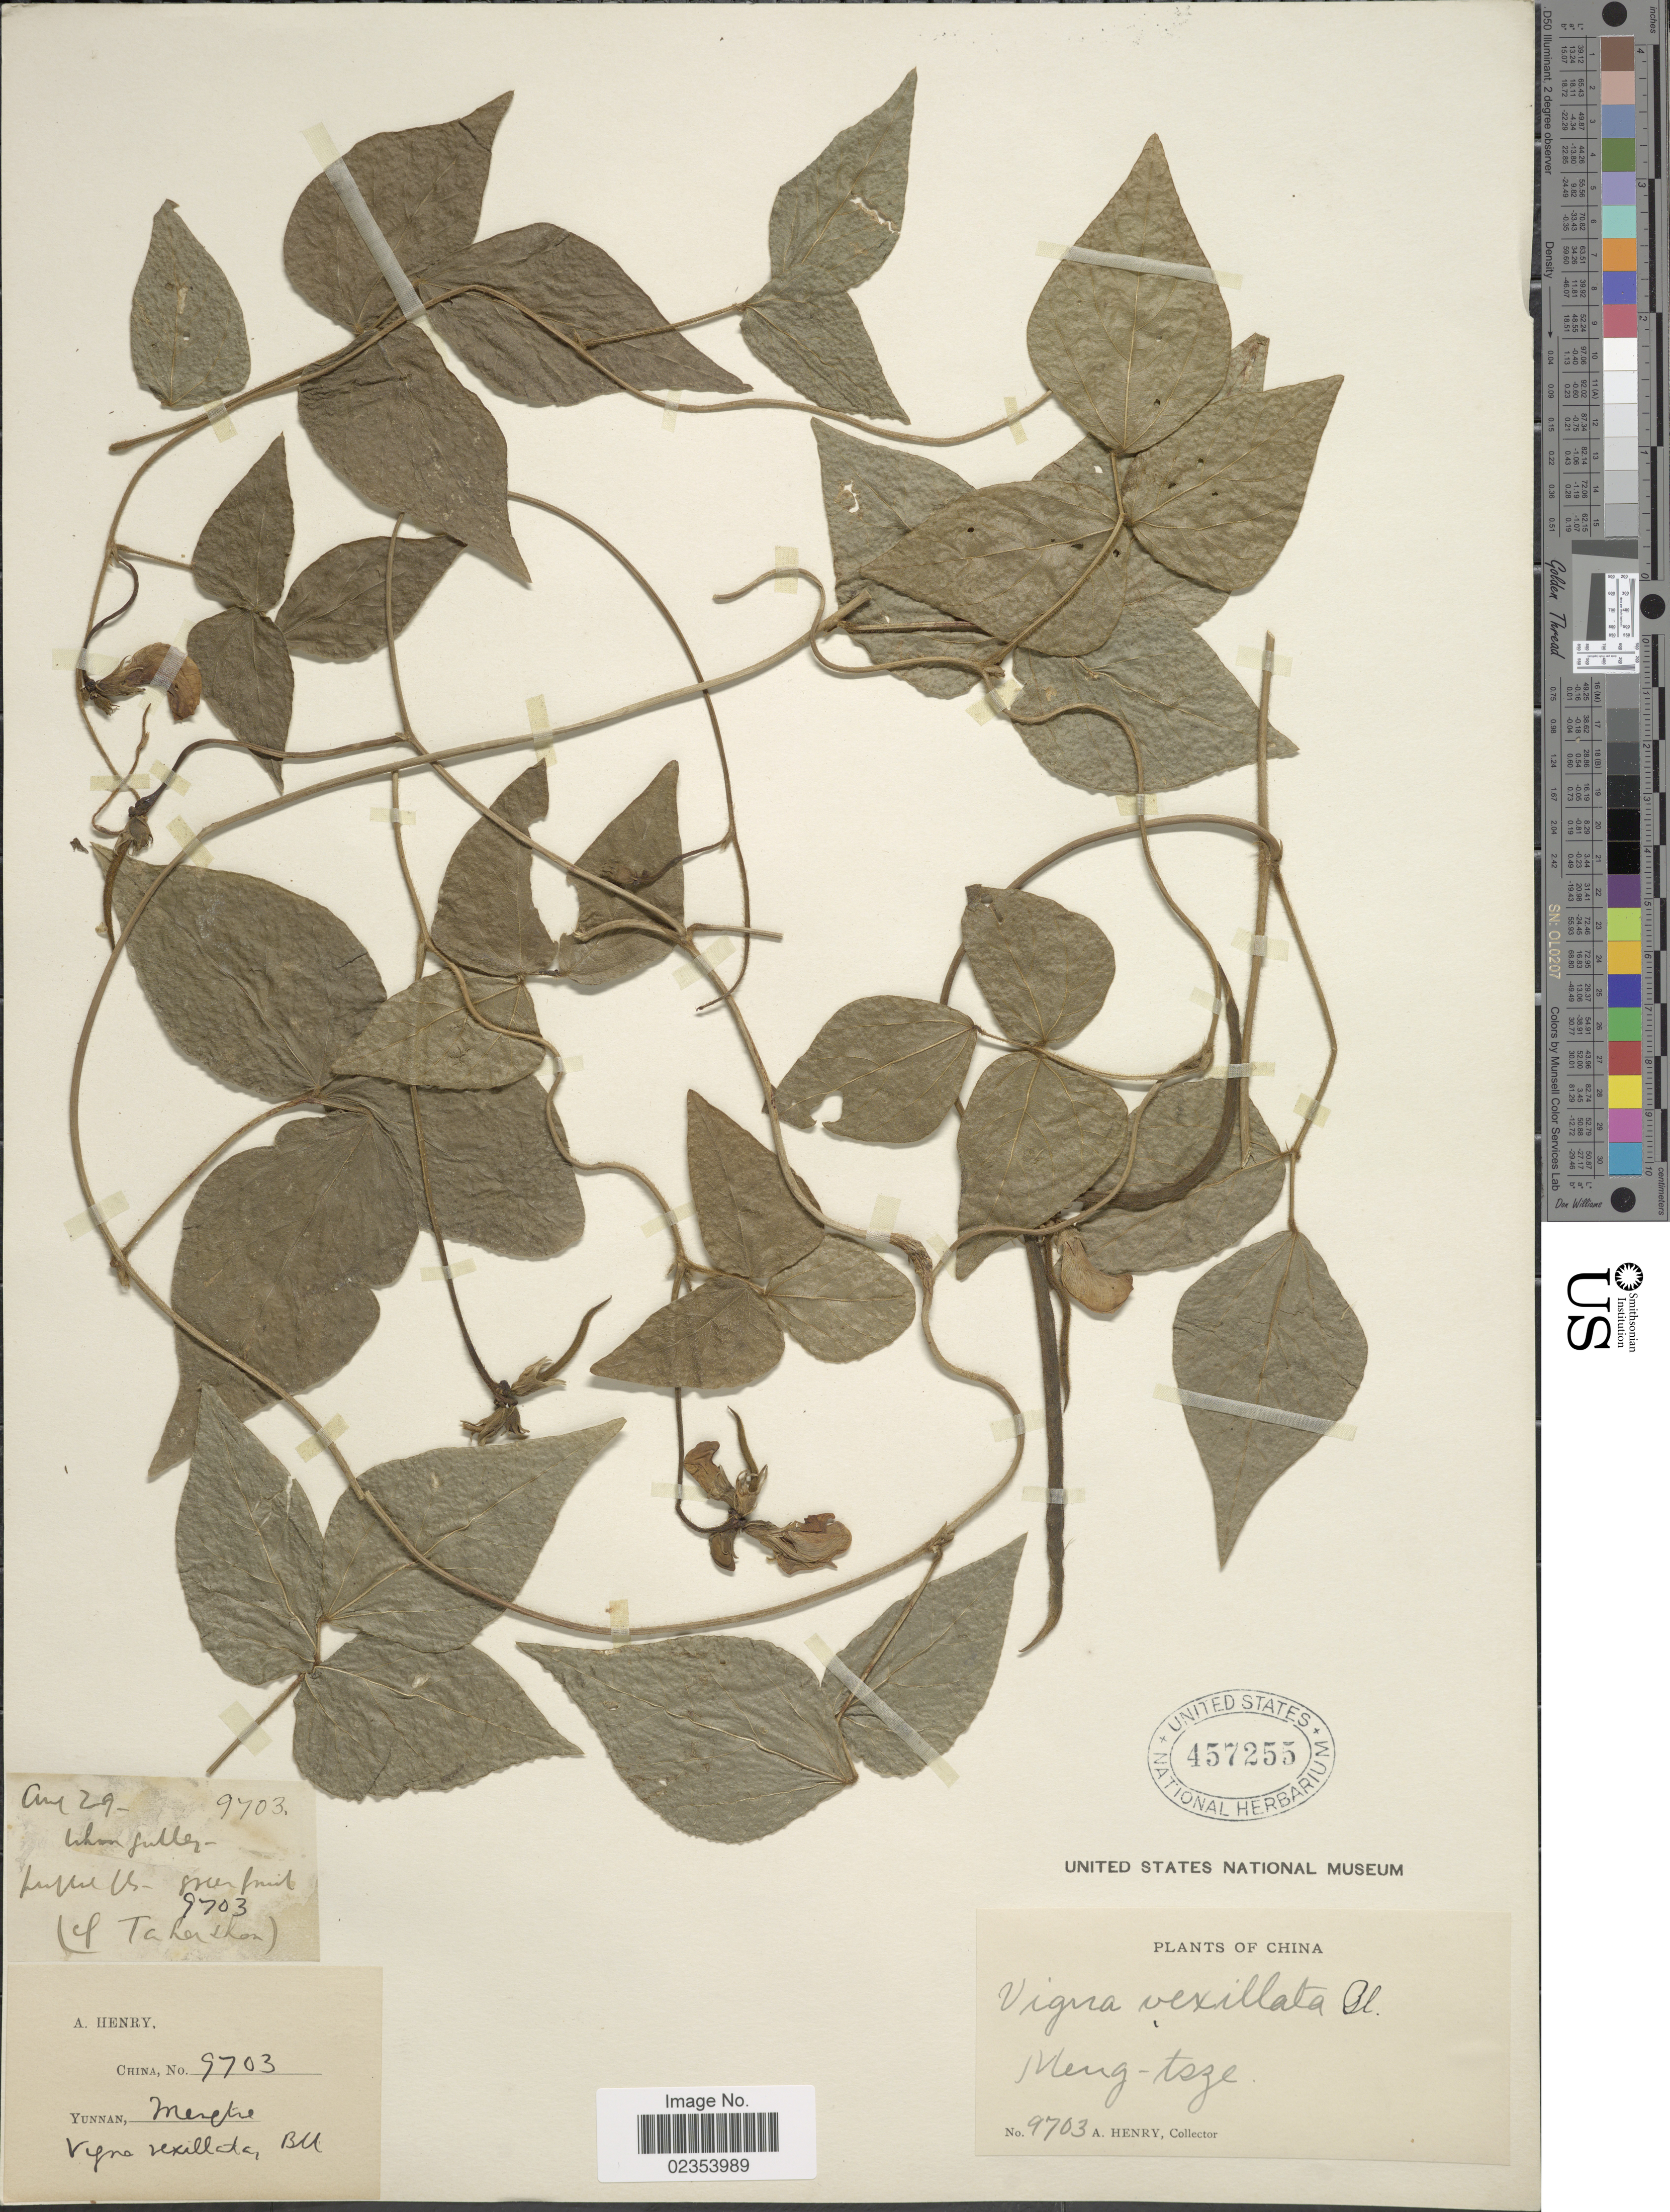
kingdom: Plantae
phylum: Tracheophyta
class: Magnoliopsida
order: Fabales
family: Fabaceae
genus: Vigna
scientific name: Vigna vexillata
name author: (L.) A. Rich.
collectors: A. Henry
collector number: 9703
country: China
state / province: Yunnan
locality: Yunnan, Mengtze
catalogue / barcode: US 457255